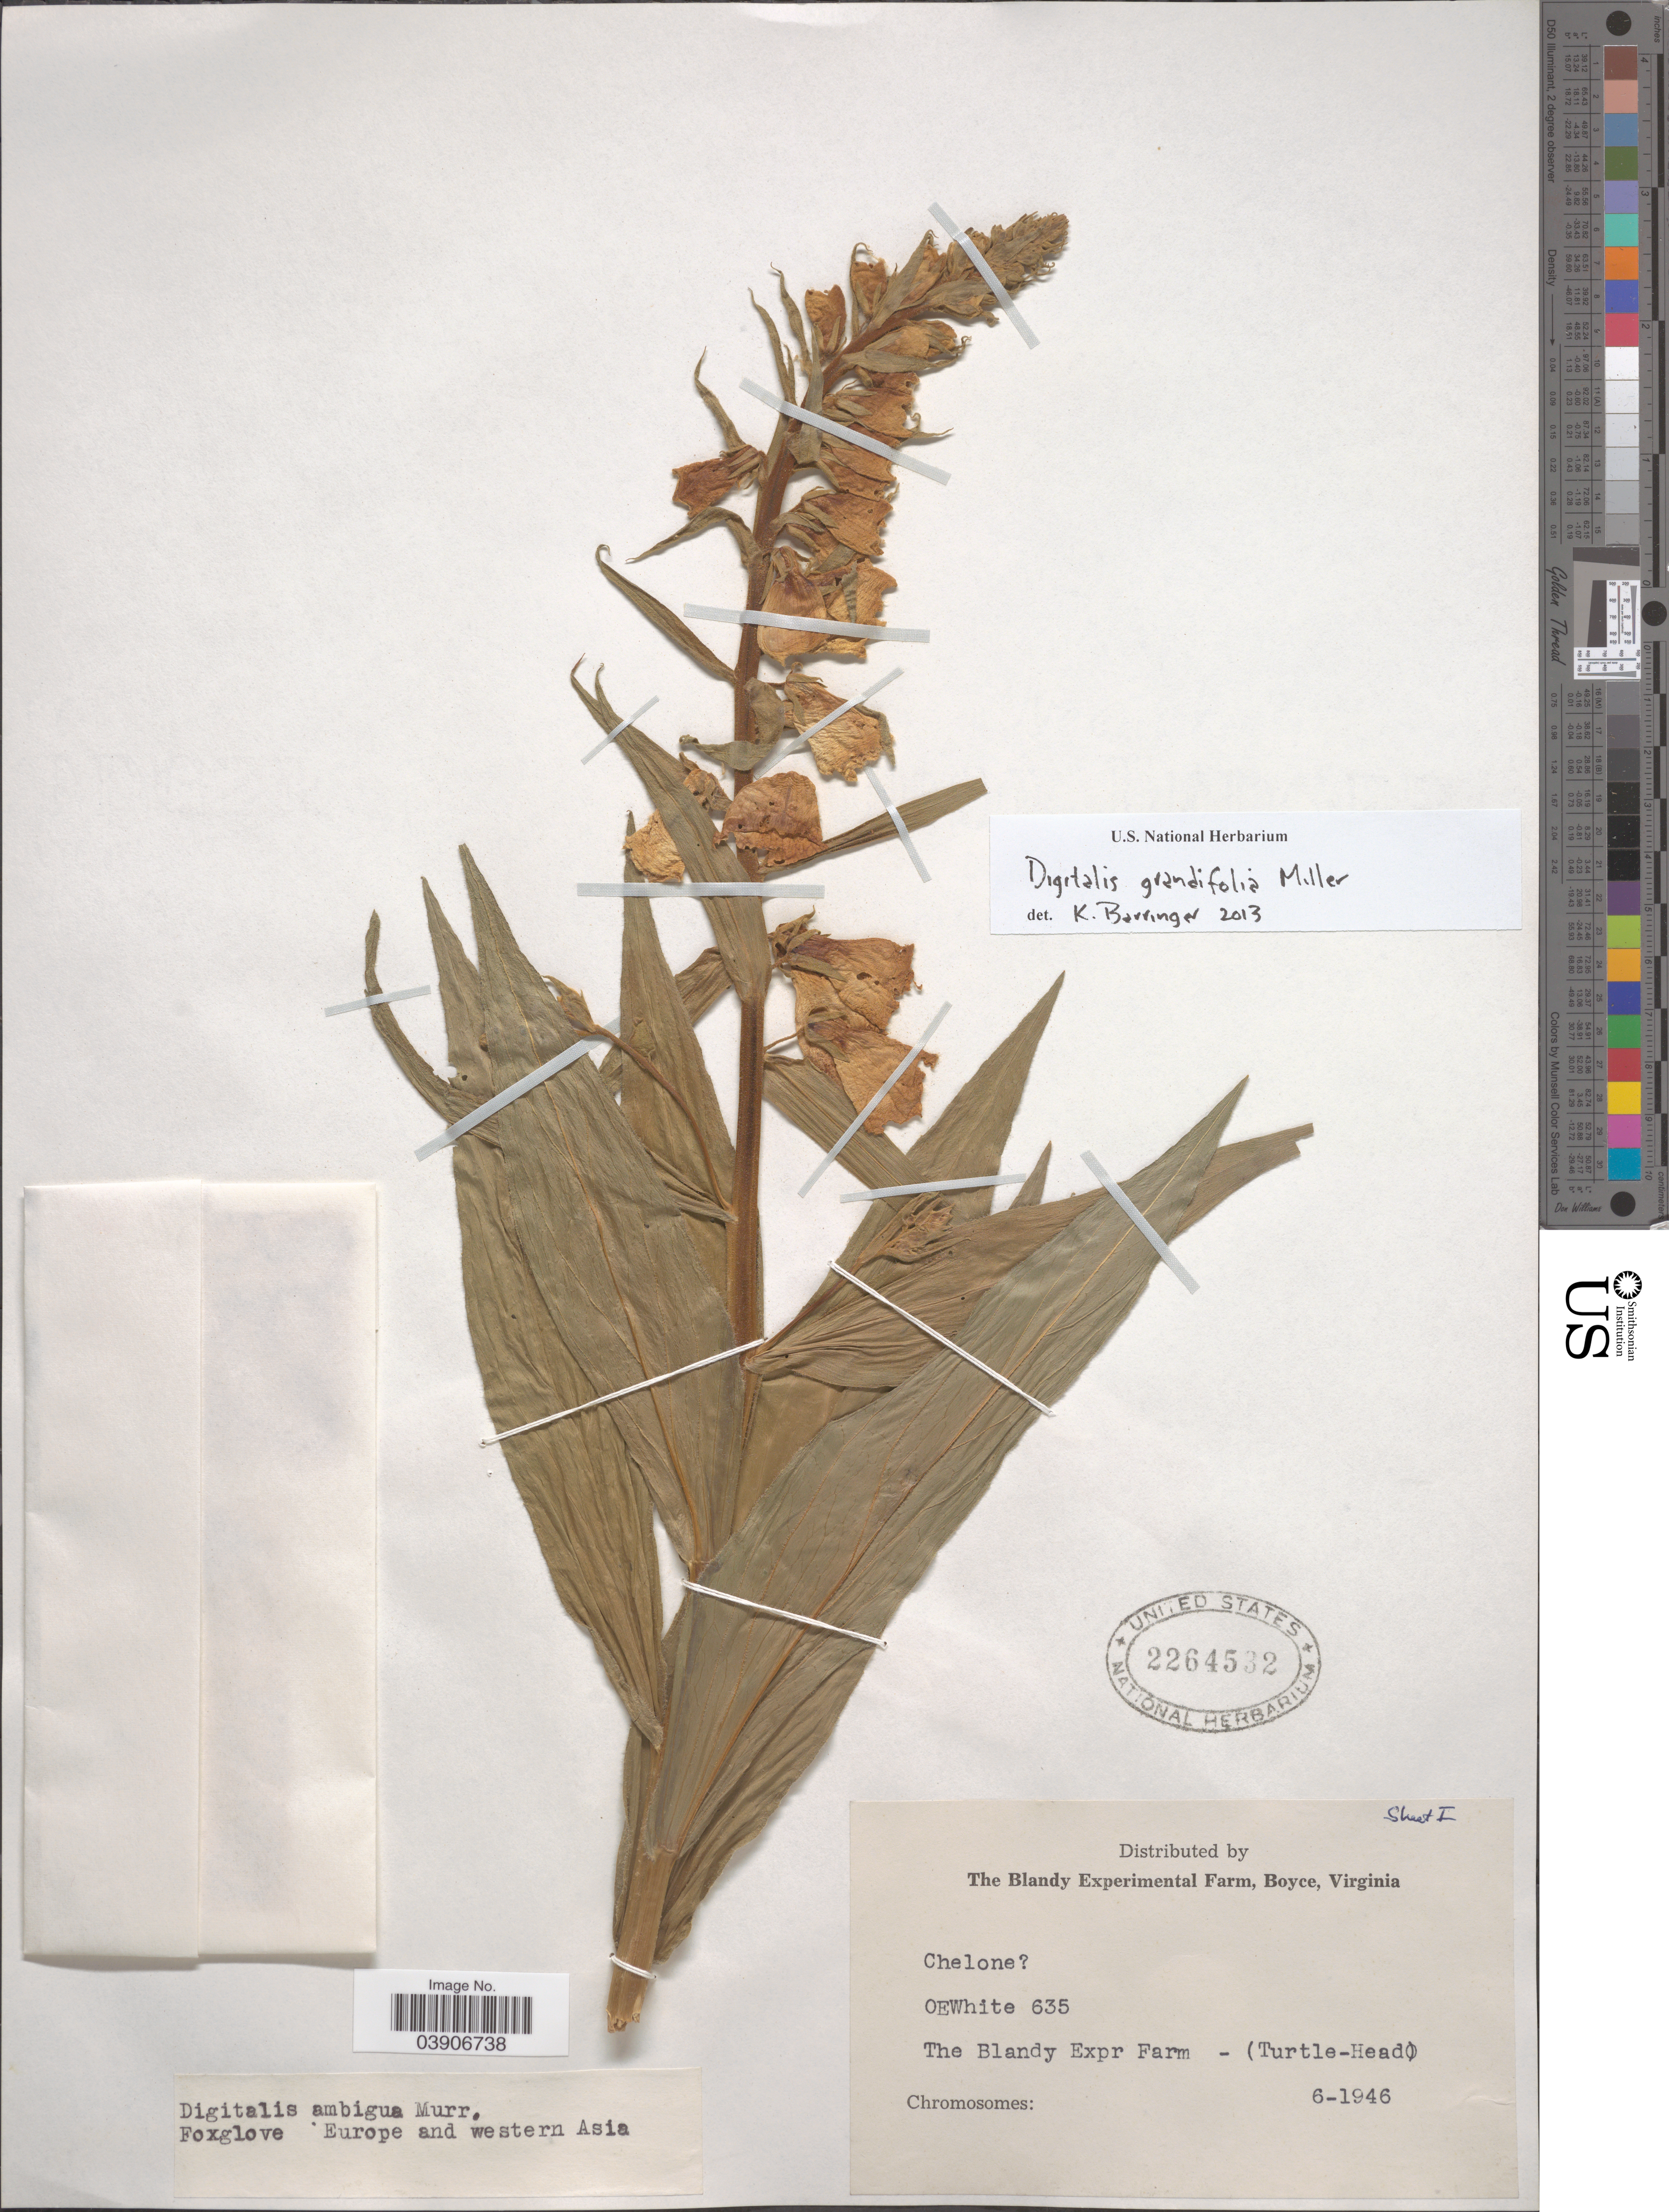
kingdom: Plantae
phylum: Tracheophyta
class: Magnoliopsida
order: Lamiales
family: Plantaginaceae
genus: Digitalis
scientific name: Digitalis grandiflora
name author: Mill.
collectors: O. E. White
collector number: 635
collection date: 1946-06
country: United States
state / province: Virginia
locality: The Blandy Experimental Farm, Boyce.The Blandy Expr Farm - (Turtle-Head).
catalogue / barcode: US 2264532